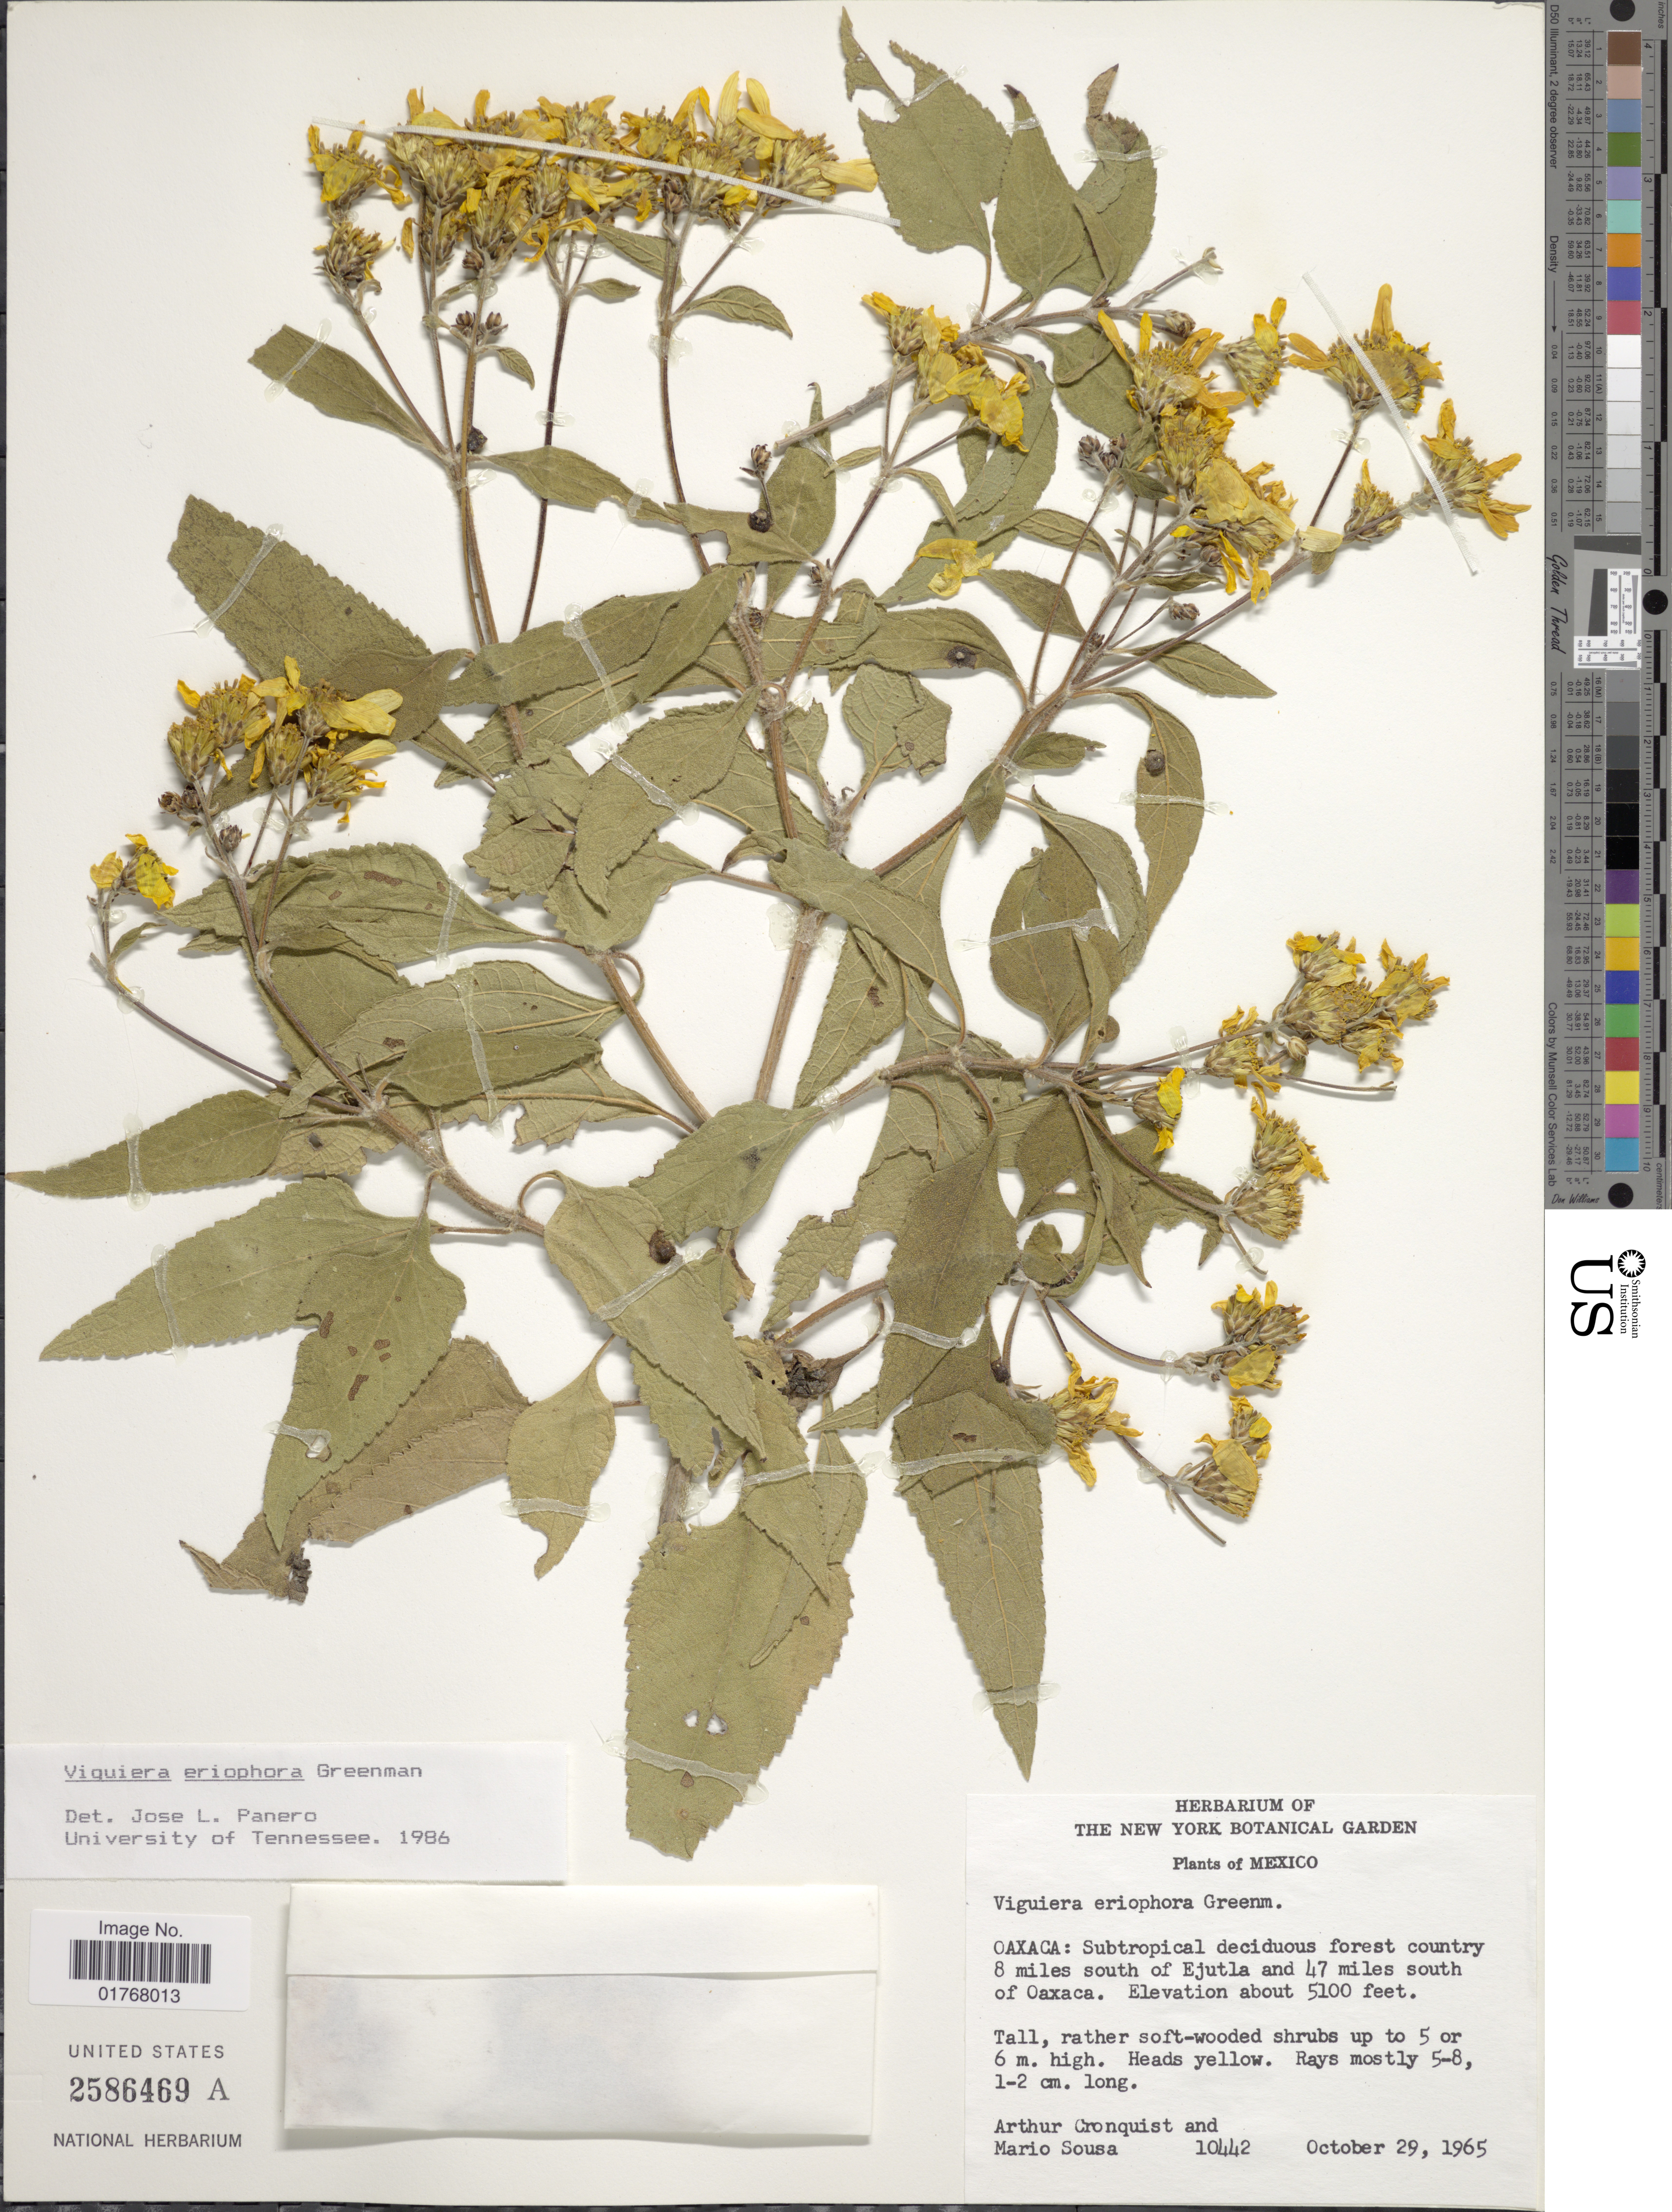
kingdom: Plantae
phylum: Tracheophyta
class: Magnoliopsida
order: Asterales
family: Asteraceae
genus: Viguiera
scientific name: Viguiera eriophora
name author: Greenm.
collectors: A. J. Cronquist & M. Sousa S.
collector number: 10442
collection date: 1965-10-29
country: Mexico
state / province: Oaxaca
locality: Subtropical deciduous forest country 8 miles south of Ejutla and 47 miles south of Oaxaca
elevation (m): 1554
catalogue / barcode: US 2586469A